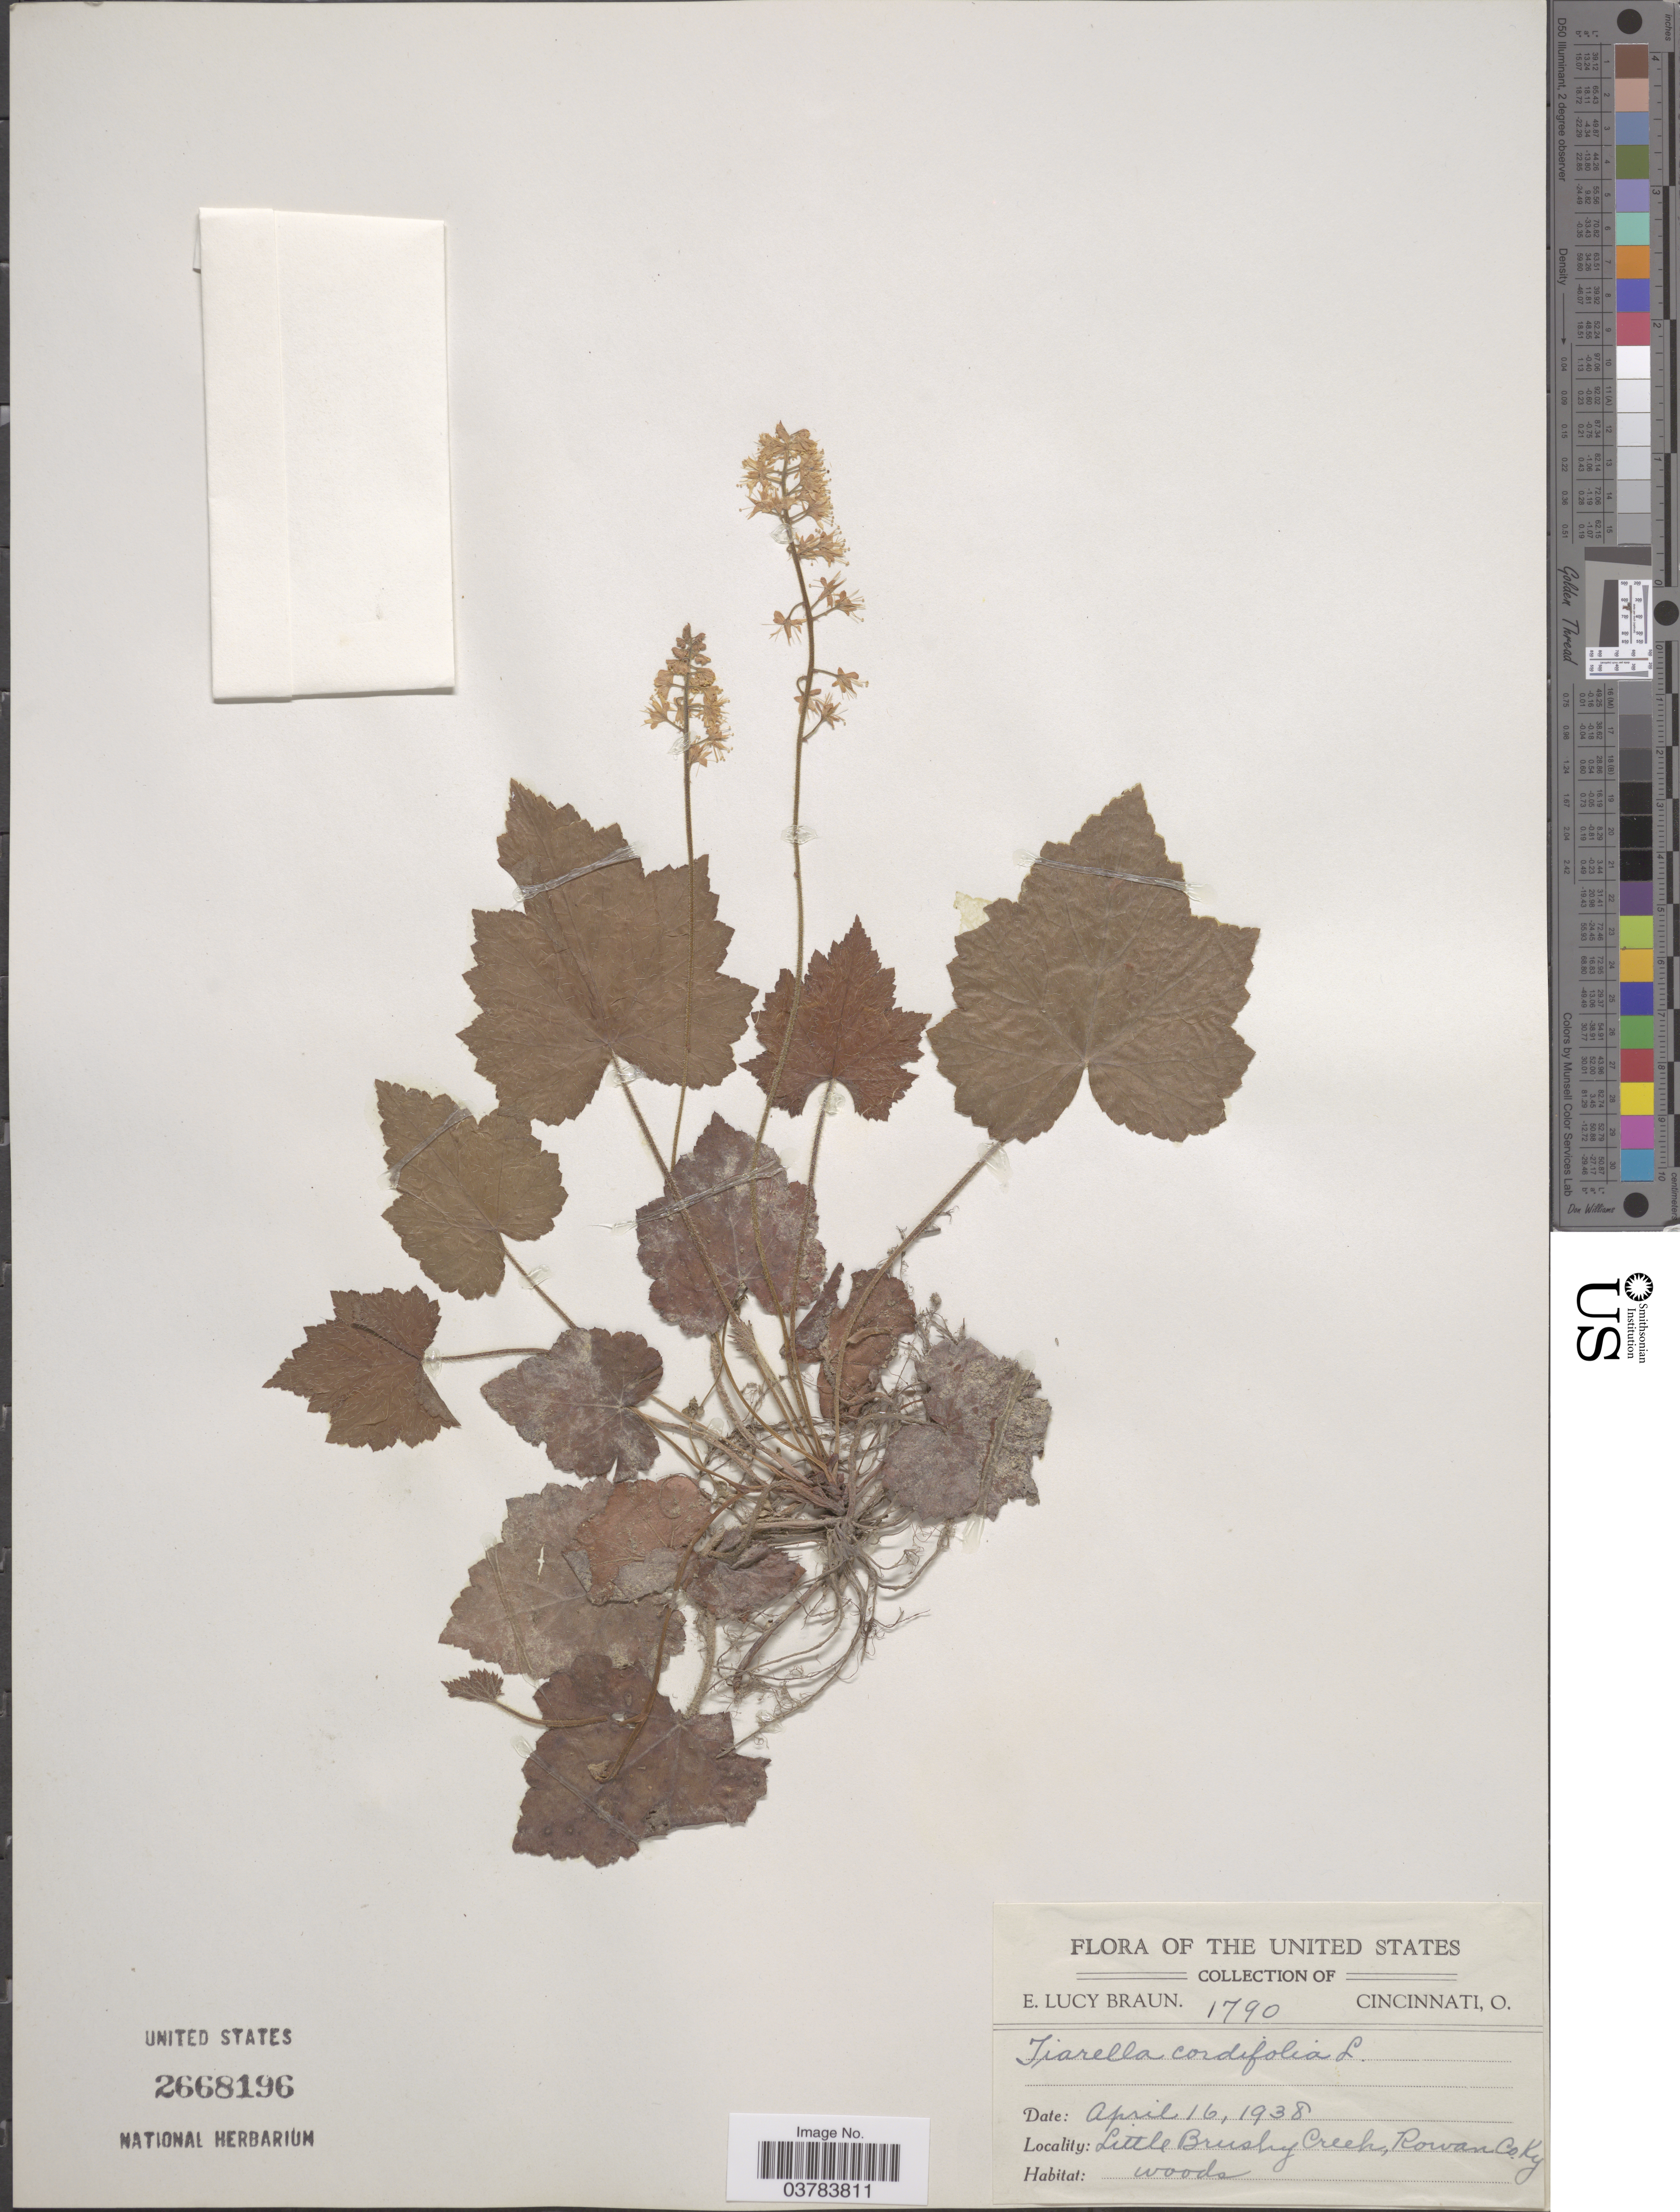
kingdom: Plantae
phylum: Tracheophyta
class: Magnoliopsida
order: Saxifragales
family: Saxifragaceae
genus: Tiarella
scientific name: Tiarella cordifolia var. typica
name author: Lakela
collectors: E. L. Braun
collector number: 1790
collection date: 1938-04-16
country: United States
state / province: Kentucky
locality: Little Brushy Creek, Rowan Co.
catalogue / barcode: US 2668196